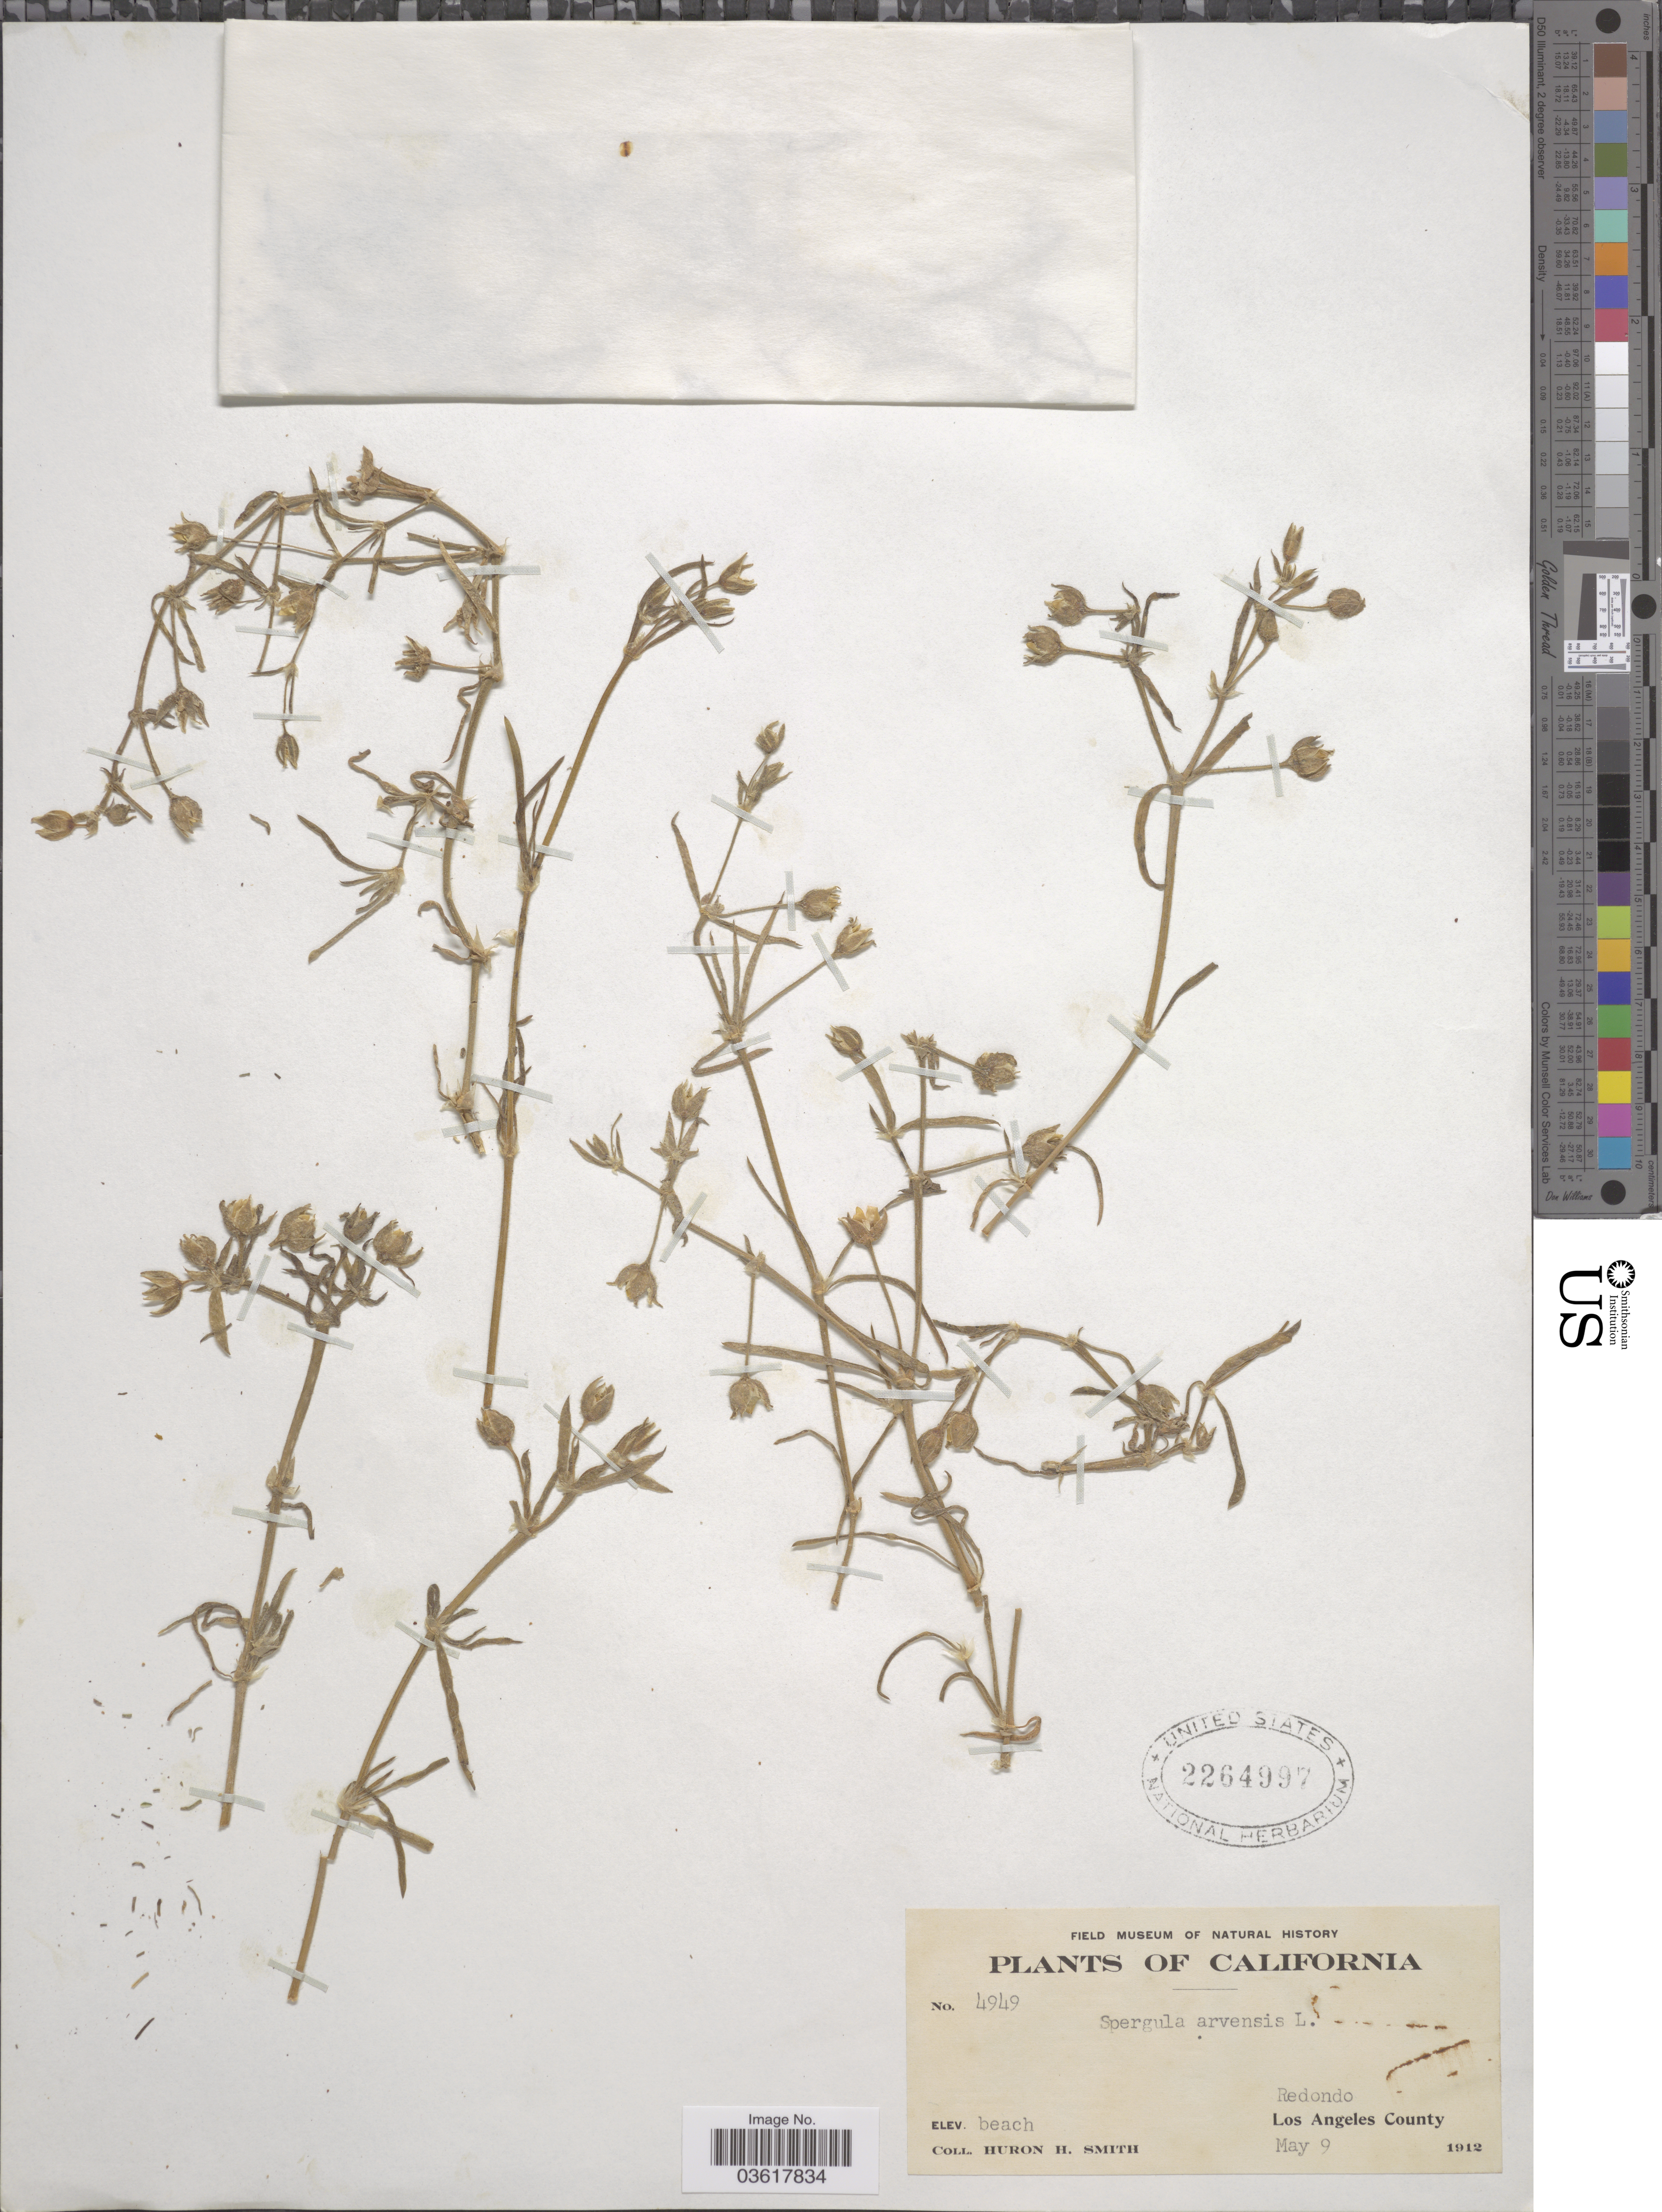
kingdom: Plantae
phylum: Tracheophyta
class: Magnoliopsida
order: Caryophyllales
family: Caryophyllaceae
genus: Spergula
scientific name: Spergula arvensis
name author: L.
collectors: Huron H. Smith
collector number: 4949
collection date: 1912-05-09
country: United States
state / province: California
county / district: Los Angeles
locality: Redondo. Los Angeles County.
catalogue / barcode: US 2264997